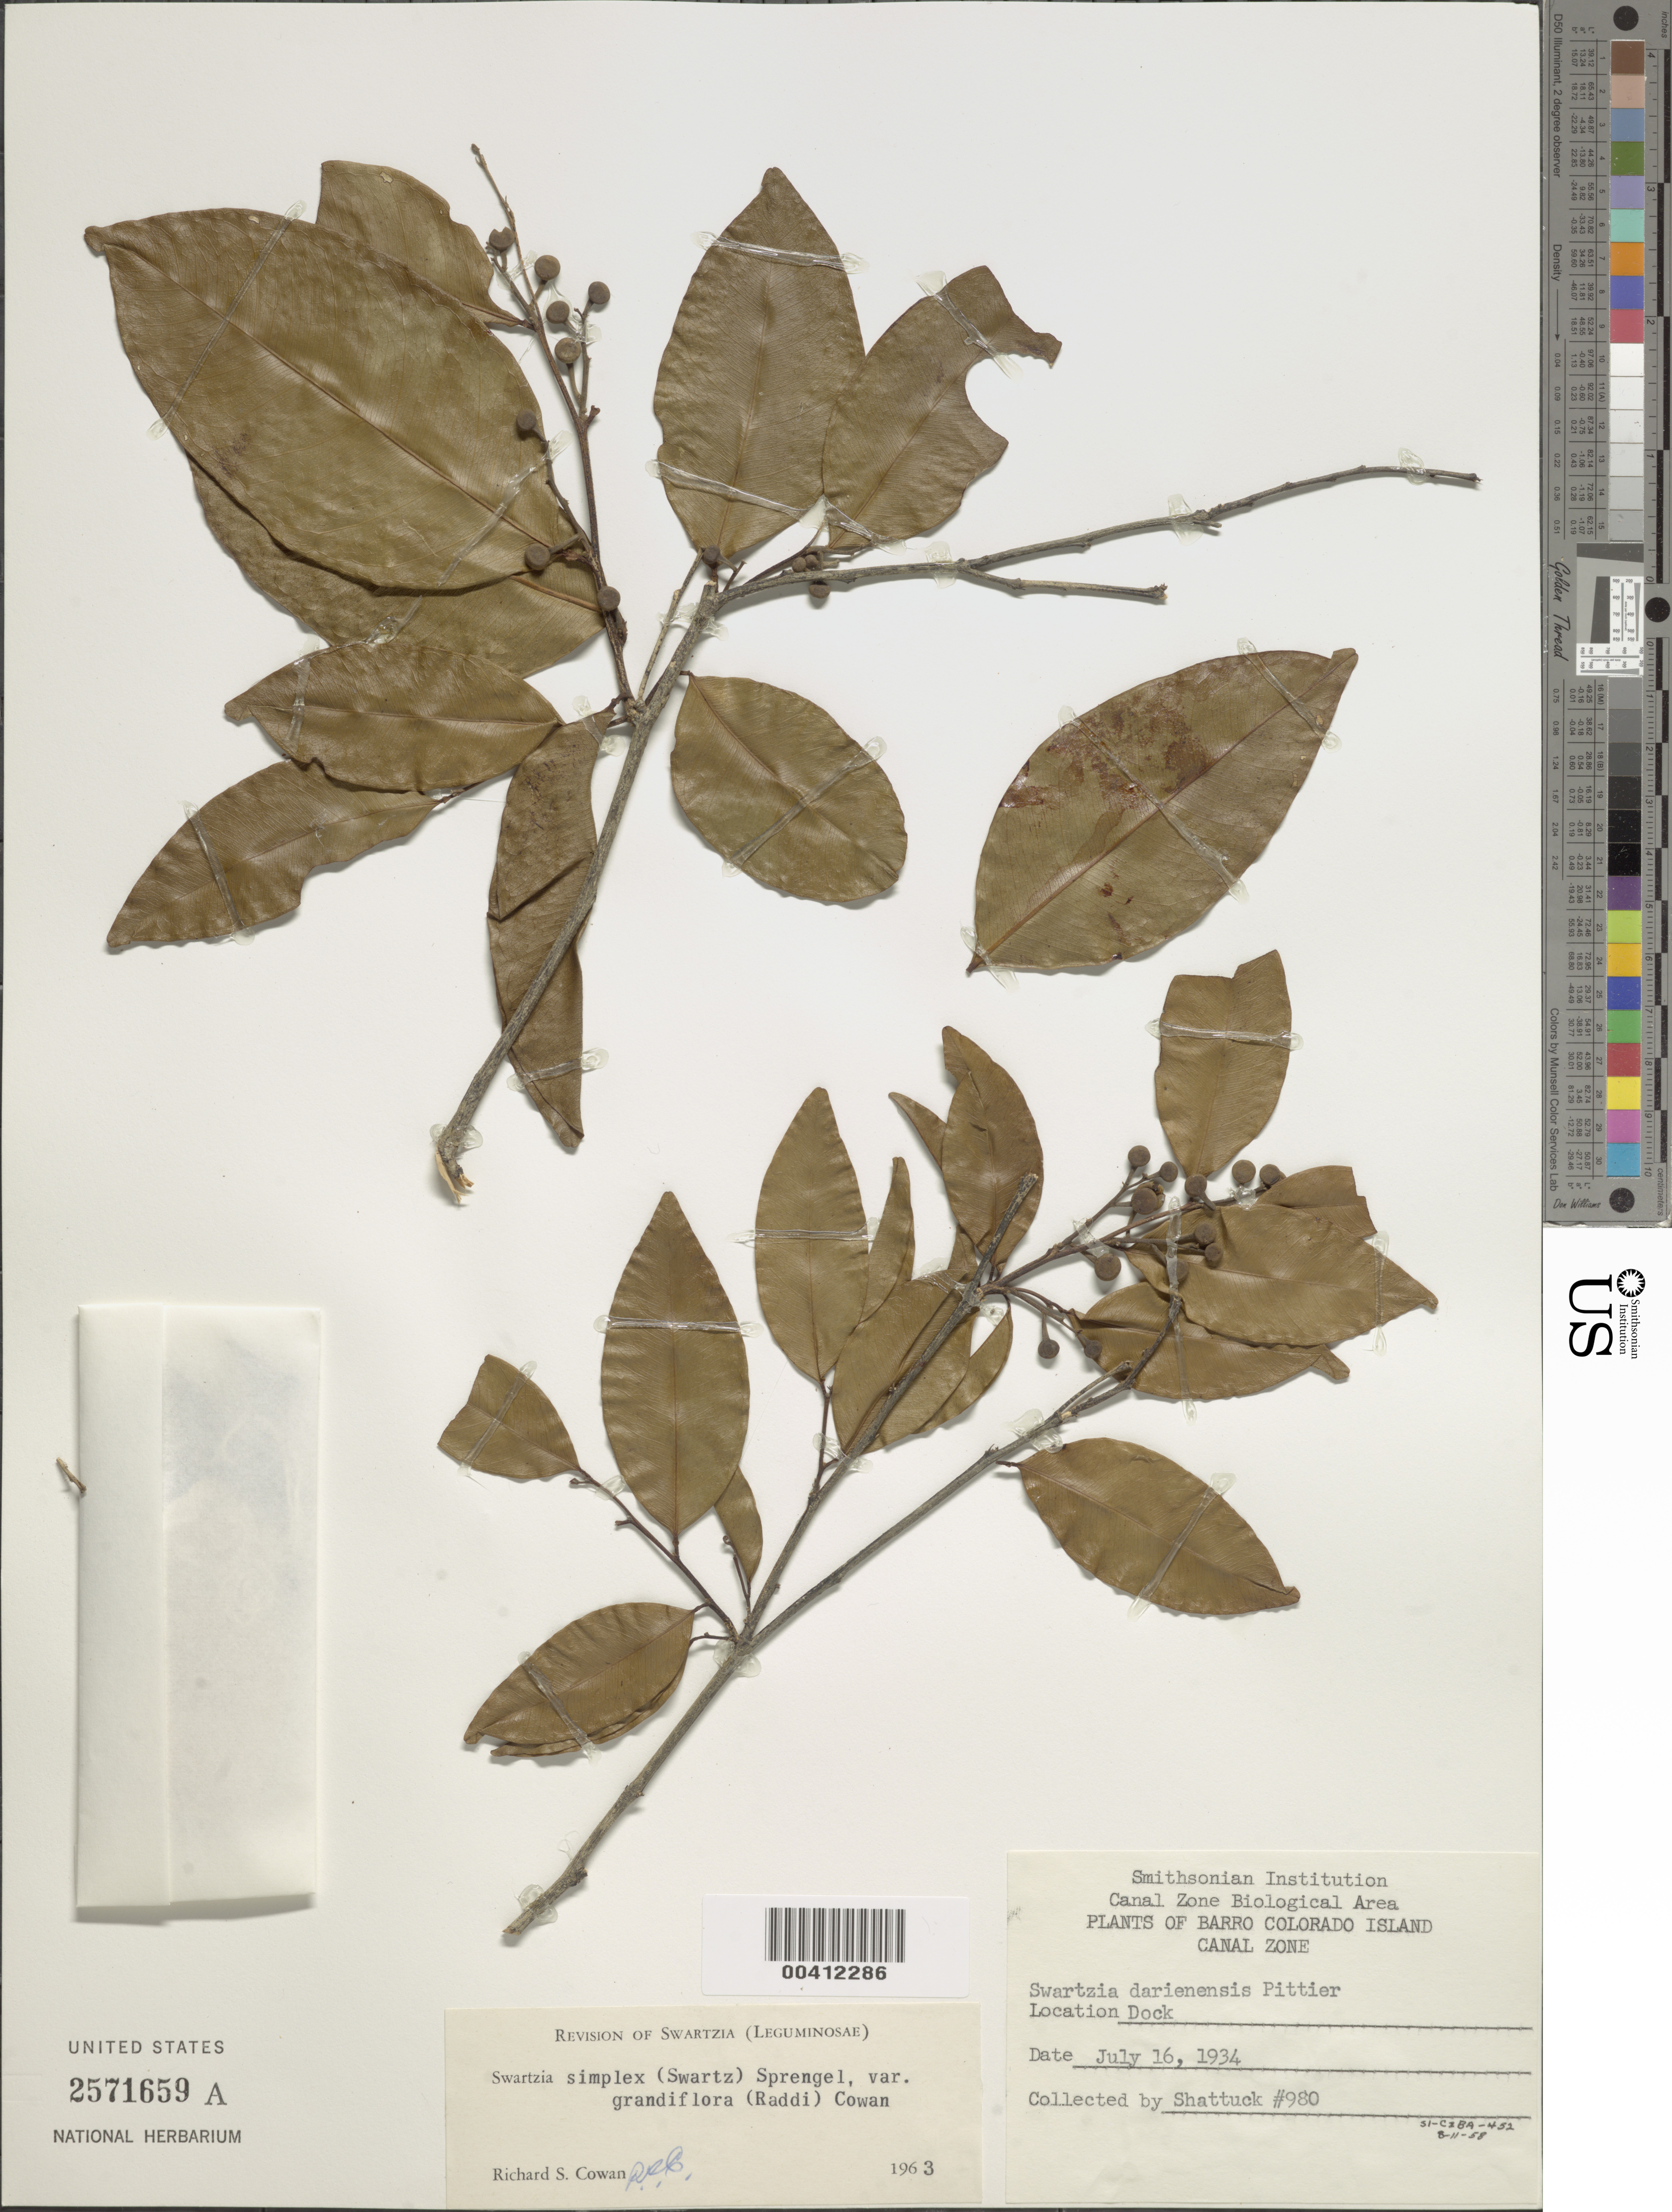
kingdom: Plantae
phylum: Tracheophyta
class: Magnoliopsida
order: Fabales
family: Fabaceae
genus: Swartzia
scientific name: Swartzia simplex var. ochnacea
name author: (DC.) R.S. Cowan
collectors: O. Shattuck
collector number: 980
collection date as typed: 16 Jul 1934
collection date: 1934-07-16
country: Panama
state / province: Panamá Oeste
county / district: Canal Zone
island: Barro Colorado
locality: Barro Colorado I.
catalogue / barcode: US 2571659A